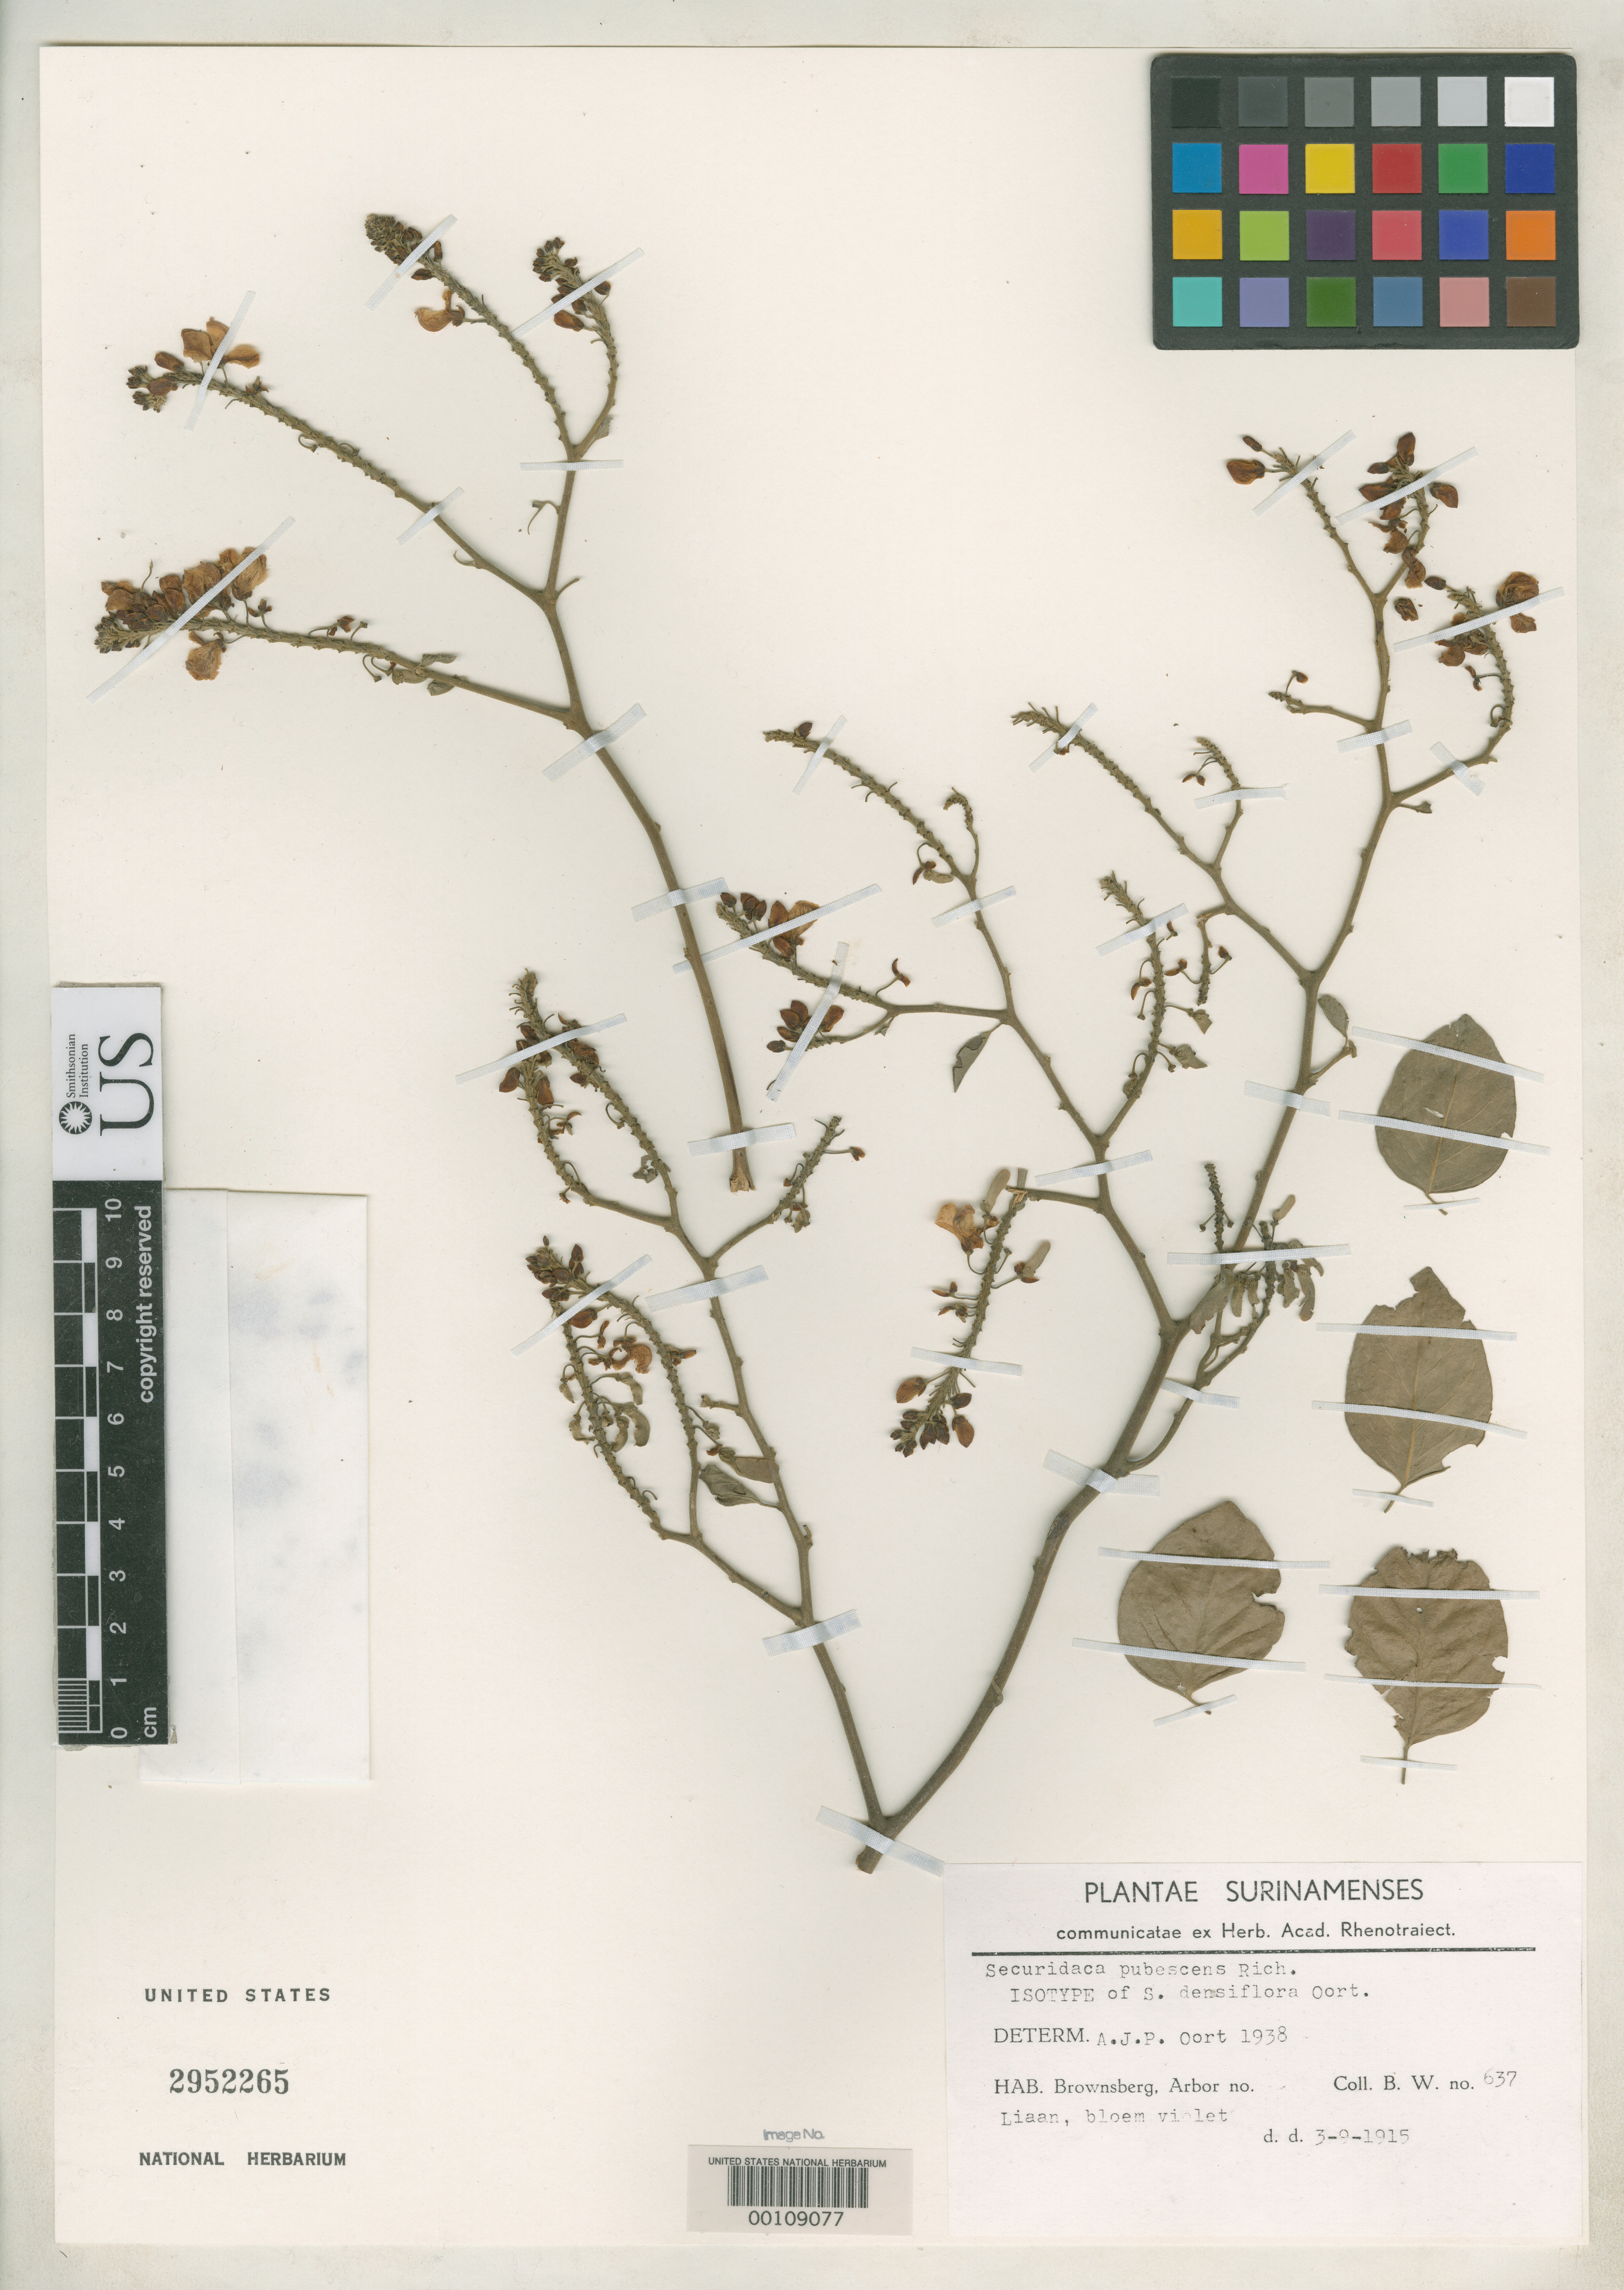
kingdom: Plantae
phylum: Tracheophyta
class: Magnoliopsida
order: Fabales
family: Polygalaceae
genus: Securidaca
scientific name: Securidaca densiflora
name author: Oort in Pulle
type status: Isotype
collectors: ex herb. B.W.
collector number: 637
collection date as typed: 03 Sep 1915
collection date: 1915-09-03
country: Suriname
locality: Brownsberg.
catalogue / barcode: US 2952265